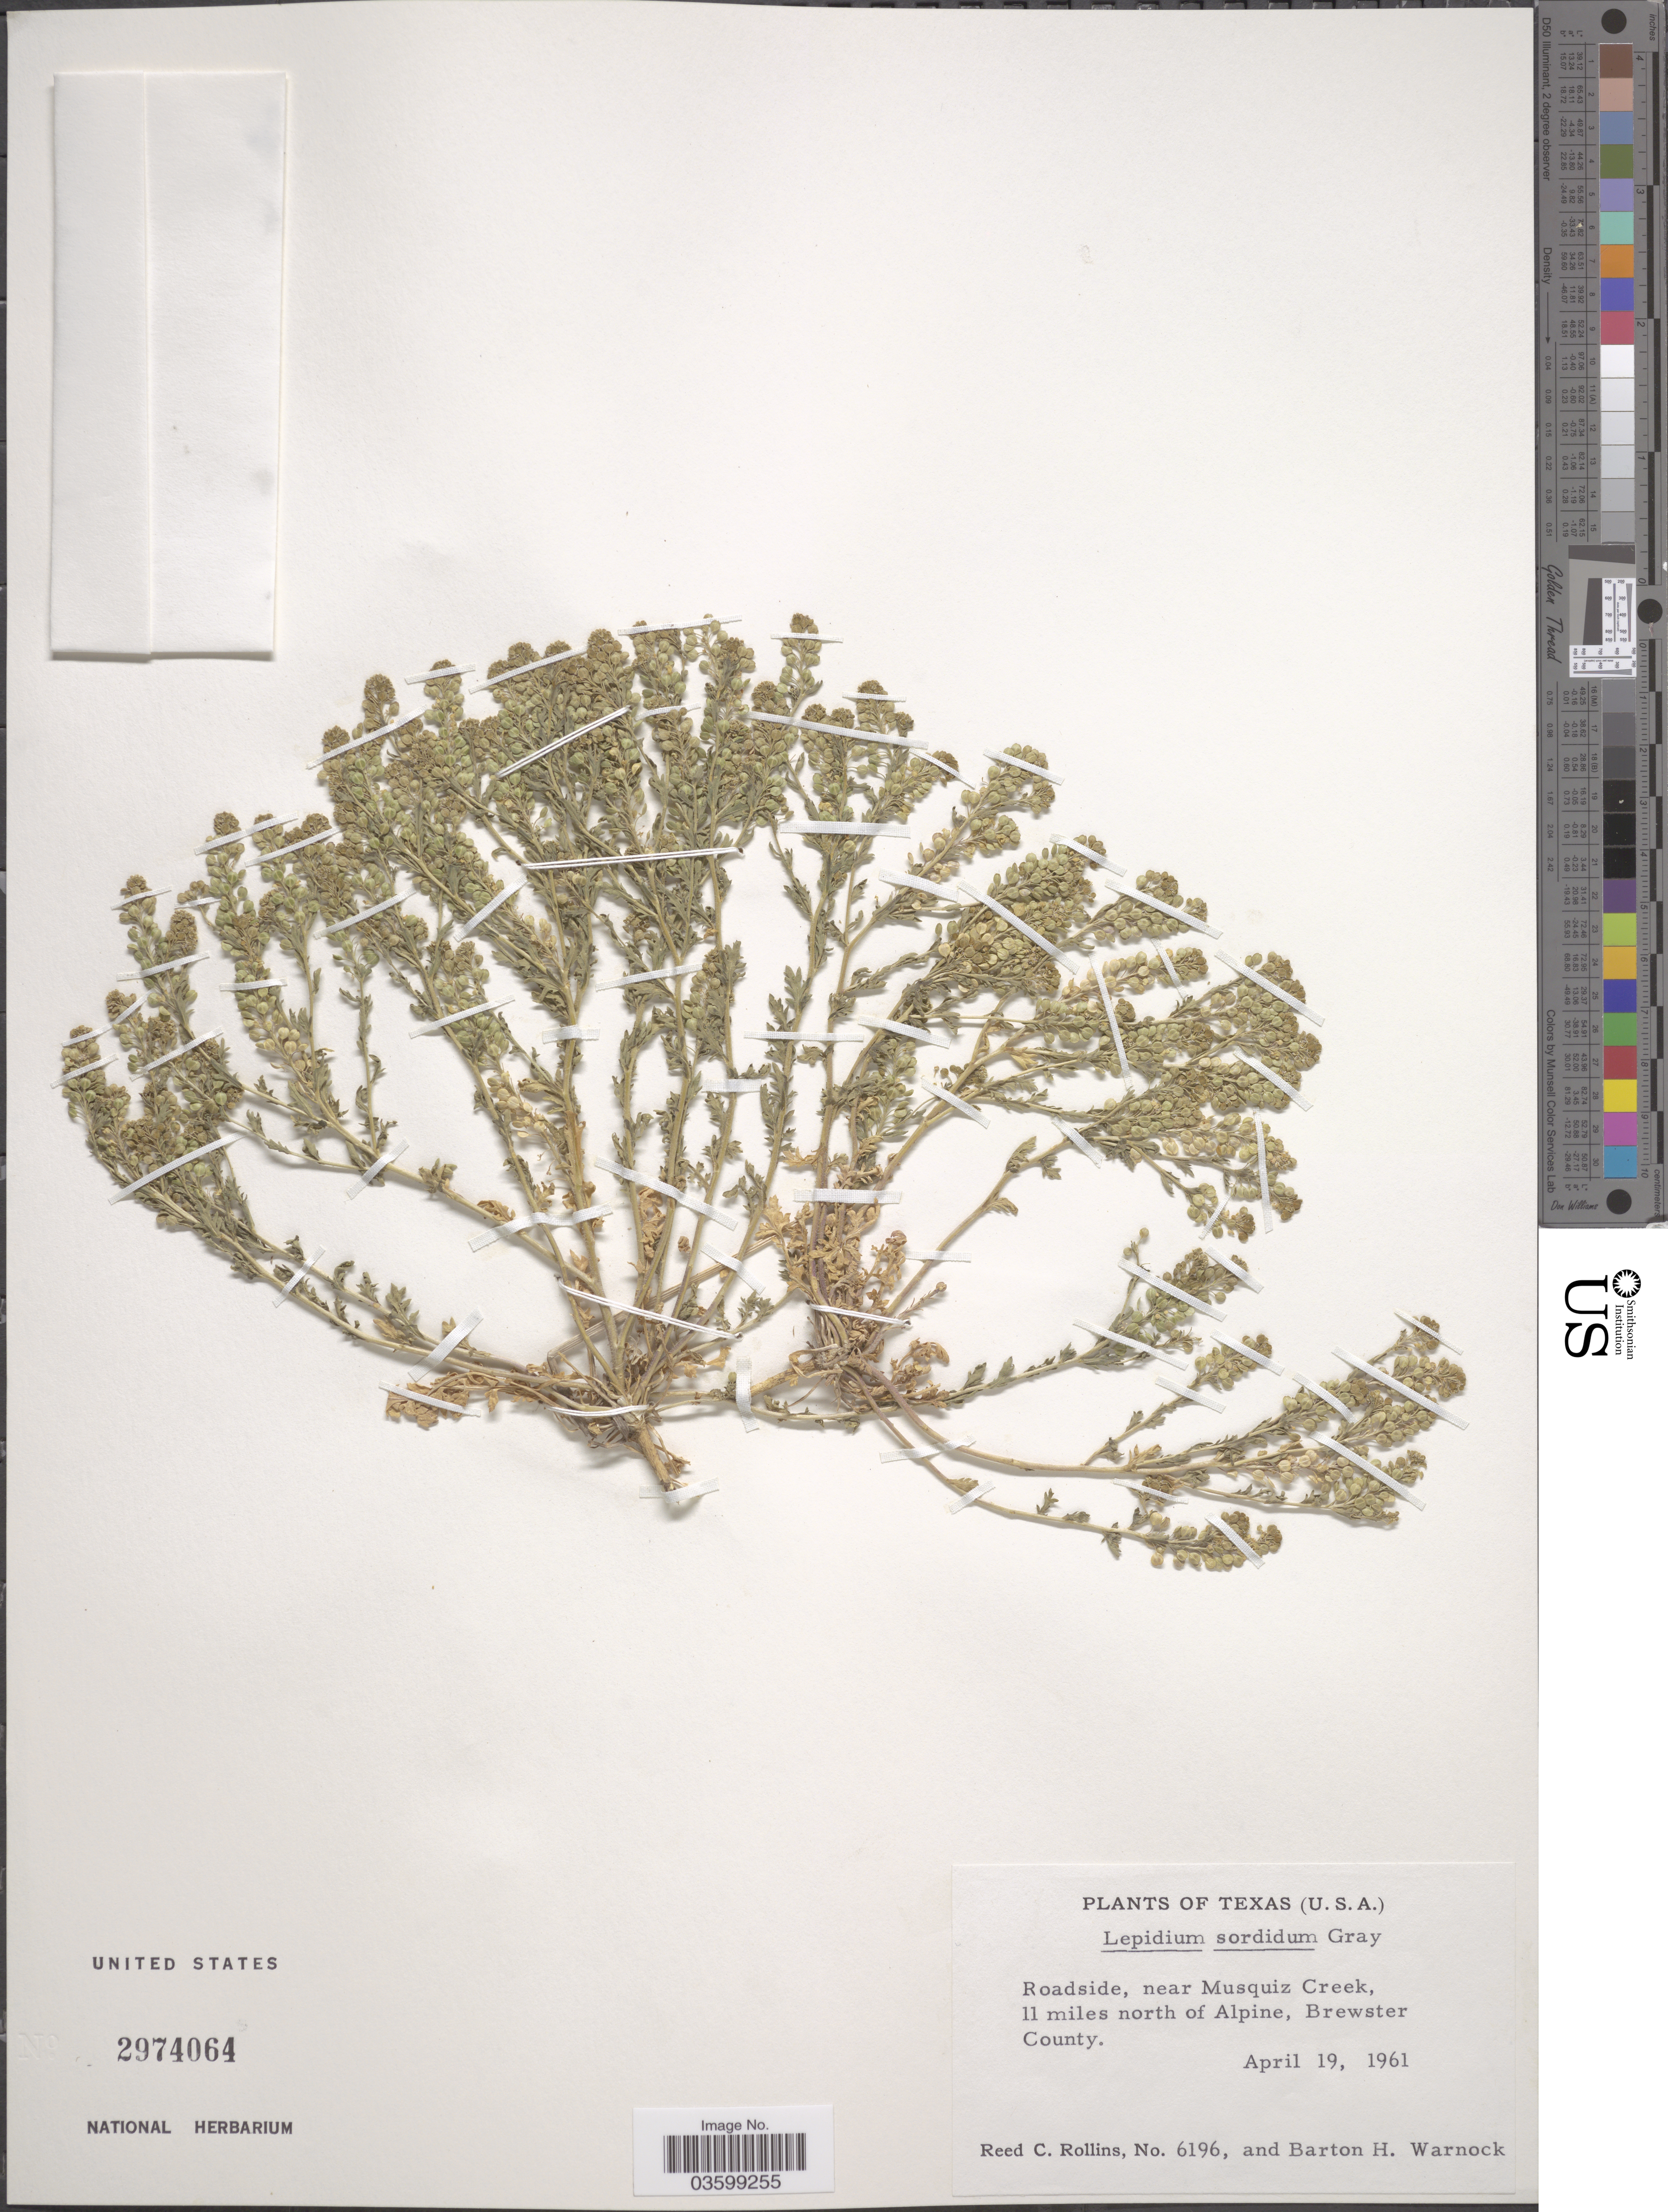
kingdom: Plantae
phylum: Tracheophyta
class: Magnoliopsida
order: Brassicales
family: Brassicaceae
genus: Lepidium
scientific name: Lepidium sordidum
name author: A. Gray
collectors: R. C. Rollins & B. H. Warnock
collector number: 6196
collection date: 1961-04-19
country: United States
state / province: Texas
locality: Roadside, near Musquiz Creek, 11 miles north of Alpine, Brewster County.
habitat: roadside near creek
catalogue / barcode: US 2974064